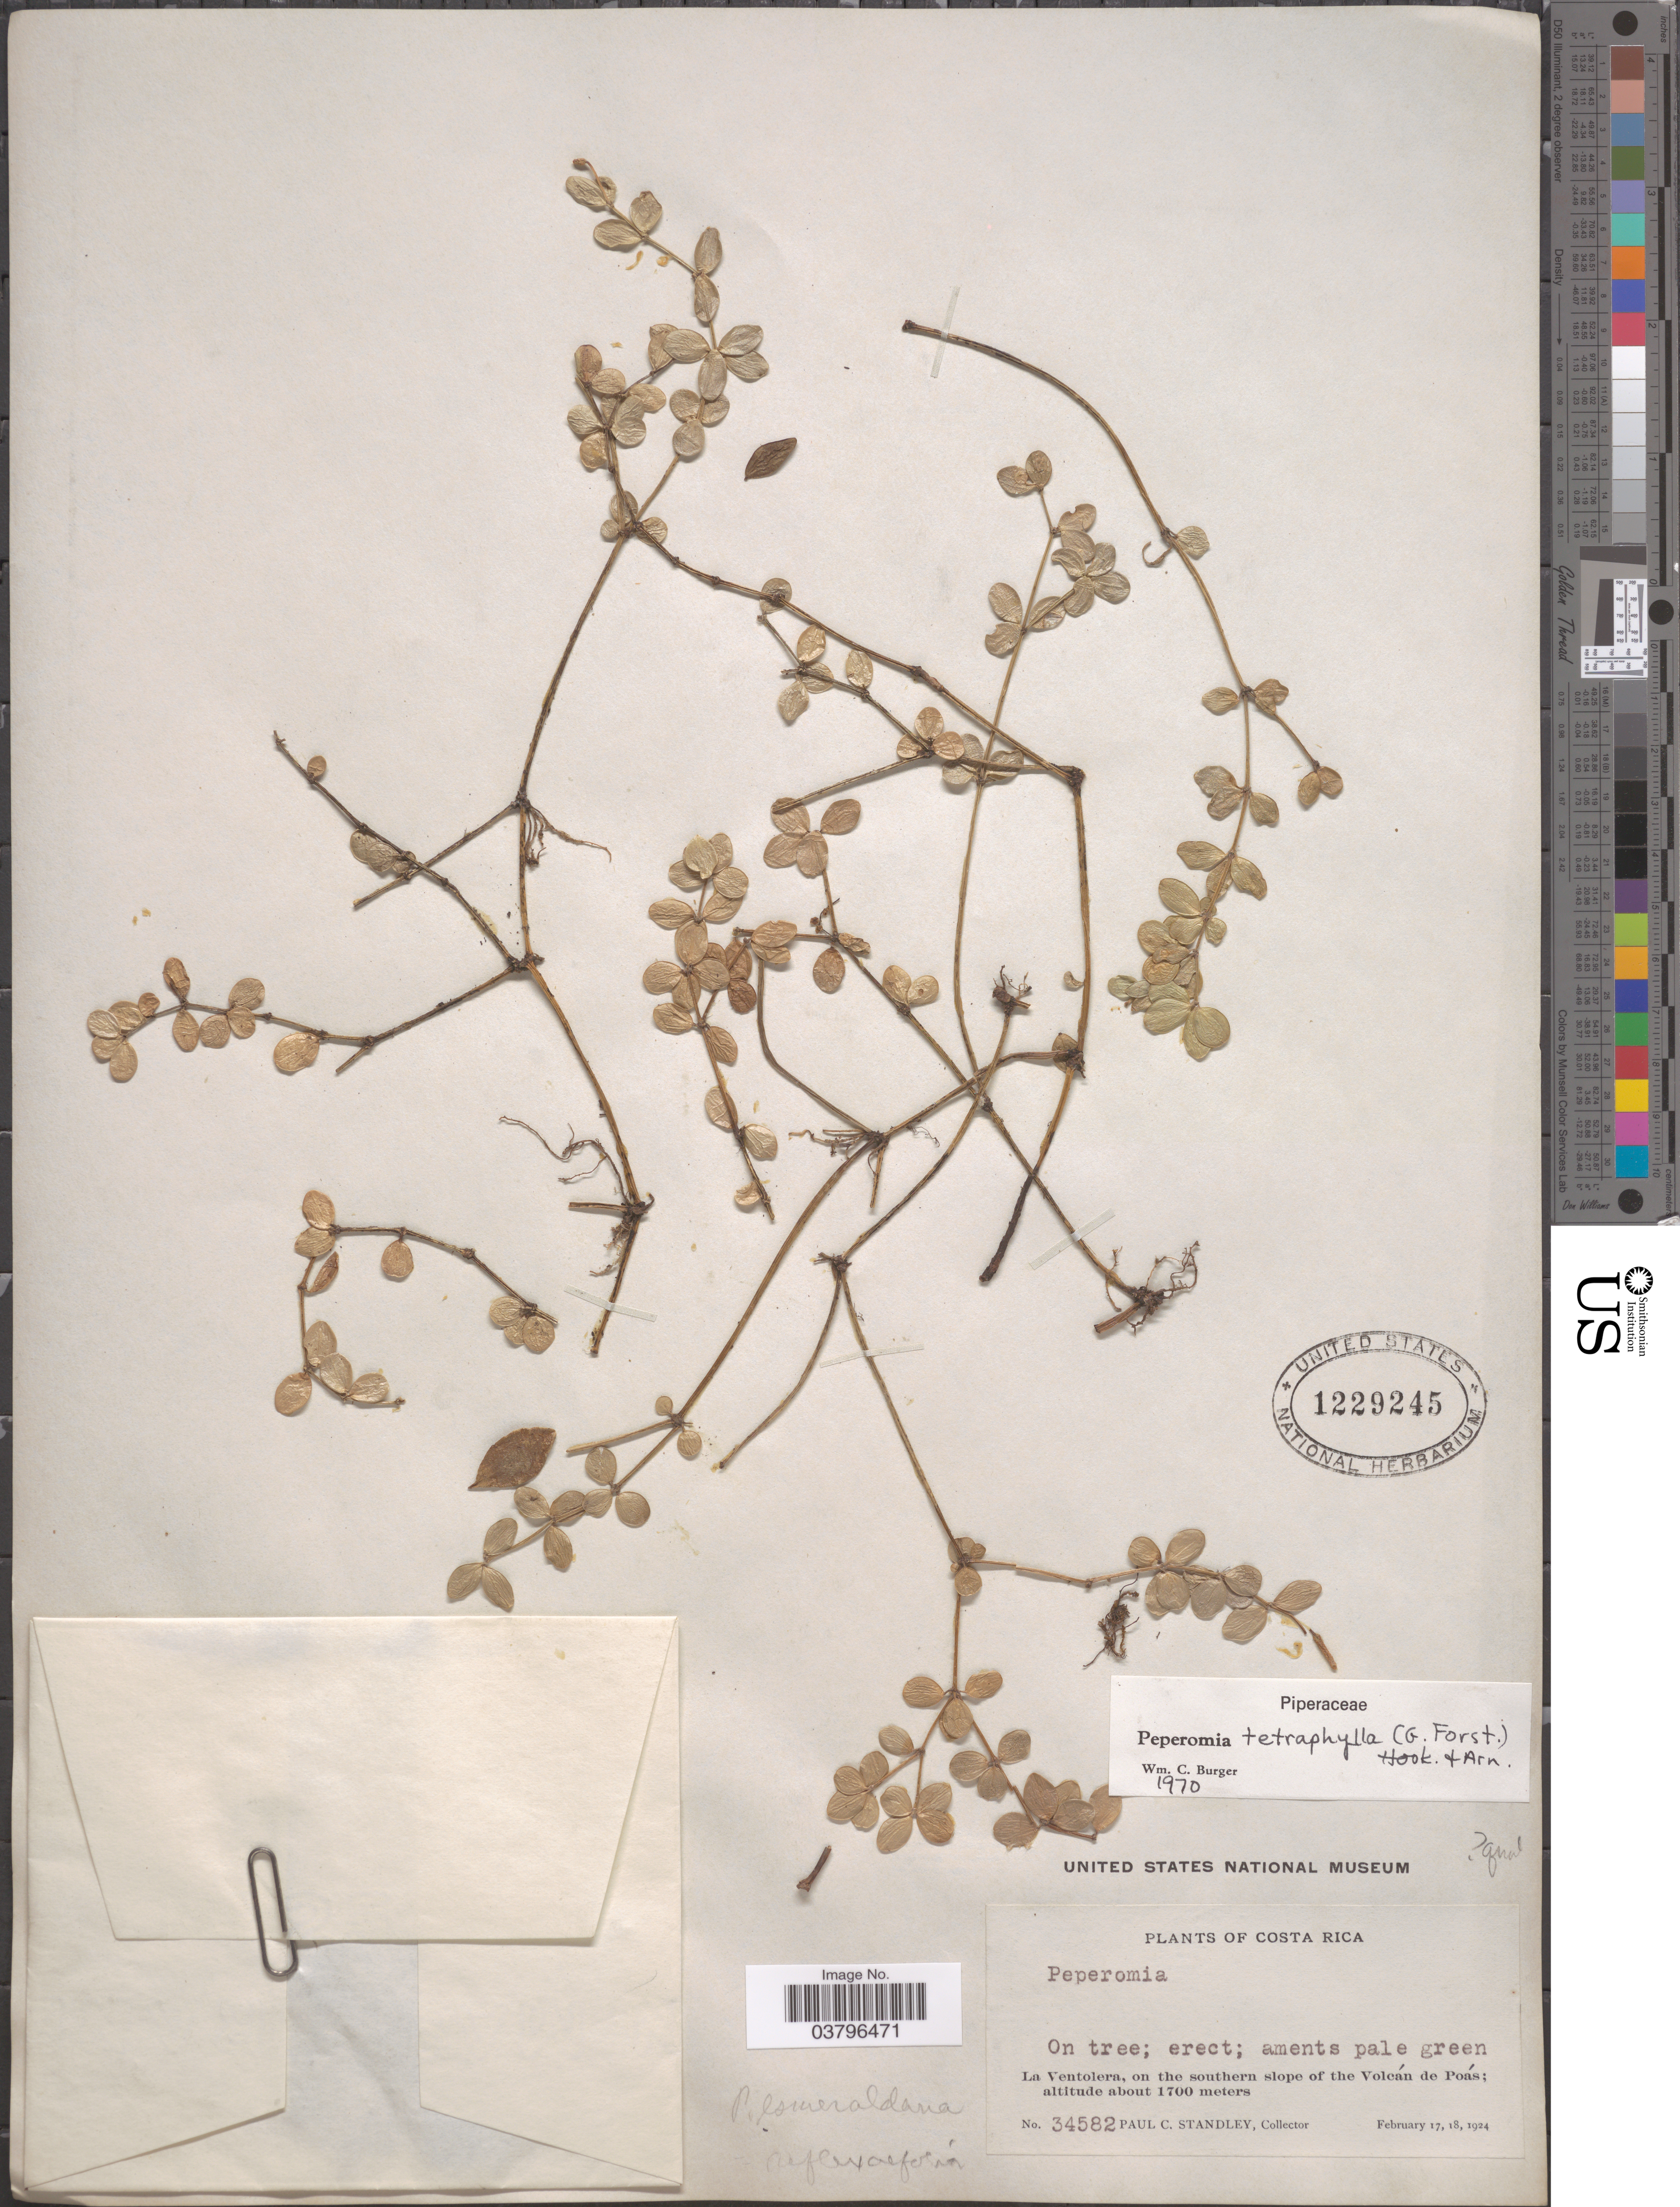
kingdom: Plantae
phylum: Tracheophyta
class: Magnoliopsida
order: Piperales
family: Piperaceae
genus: Peperomia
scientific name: Peperomia tetraphylla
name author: (G. Forst.) Hook. & Arn.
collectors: P. C. Standley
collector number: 34582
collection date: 1924-02-17/1924-02-18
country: Costa Rica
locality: La Ventolera, on the southern slope of the Volcán de Poás.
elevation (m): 1700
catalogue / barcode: US 1229245